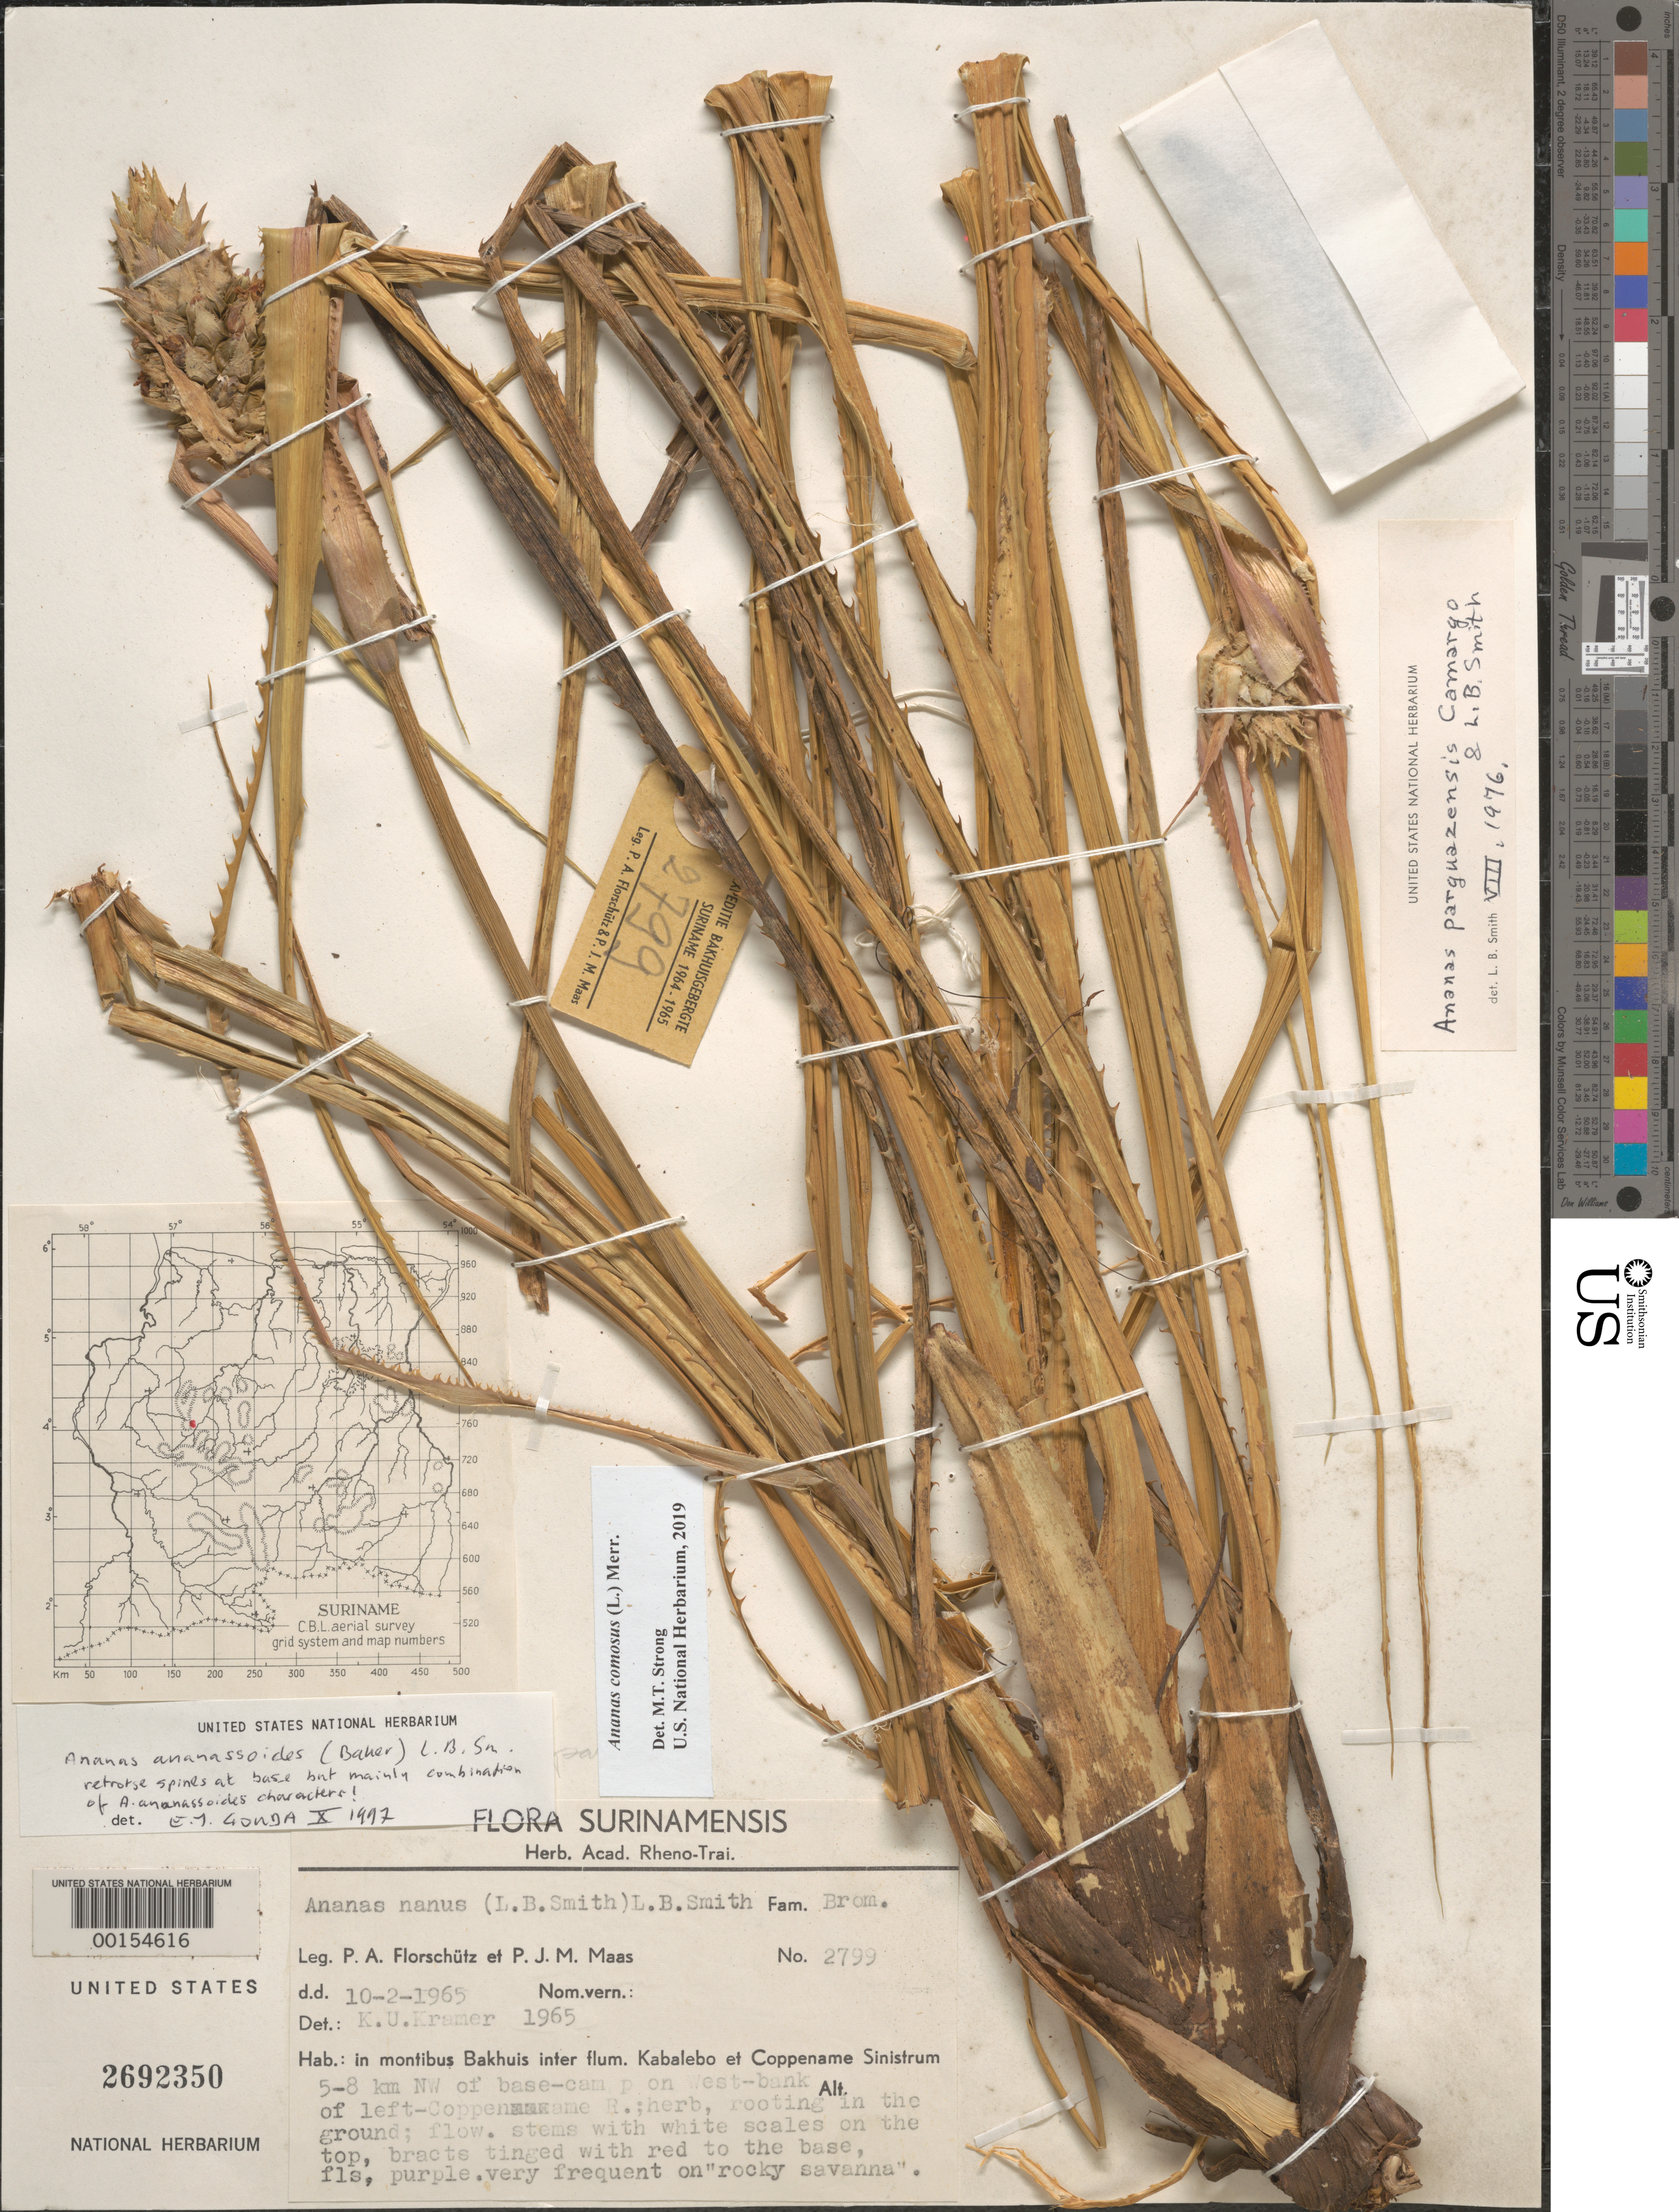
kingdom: Plantae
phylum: Tracheophyta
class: Liliopsida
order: Poales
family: Bromeliaceae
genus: Ananas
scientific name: Ananas comosus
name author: (L.) Merr.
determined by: Strong, Mark T., (BOT), Smithsonian Institution - National Museum of Natural History (UNITED STATES)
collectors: P. Florschütz & P. Maas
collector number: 2799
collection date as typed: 10-Feb-65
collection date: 1965-02-10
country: Suriname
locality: Mont Bakhuis, betw. Kabalebo & Coppename Rivers, 5-8 km NW of base camp, banks of Coppename R.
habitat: Rocky savanna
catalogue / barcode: US 2692350